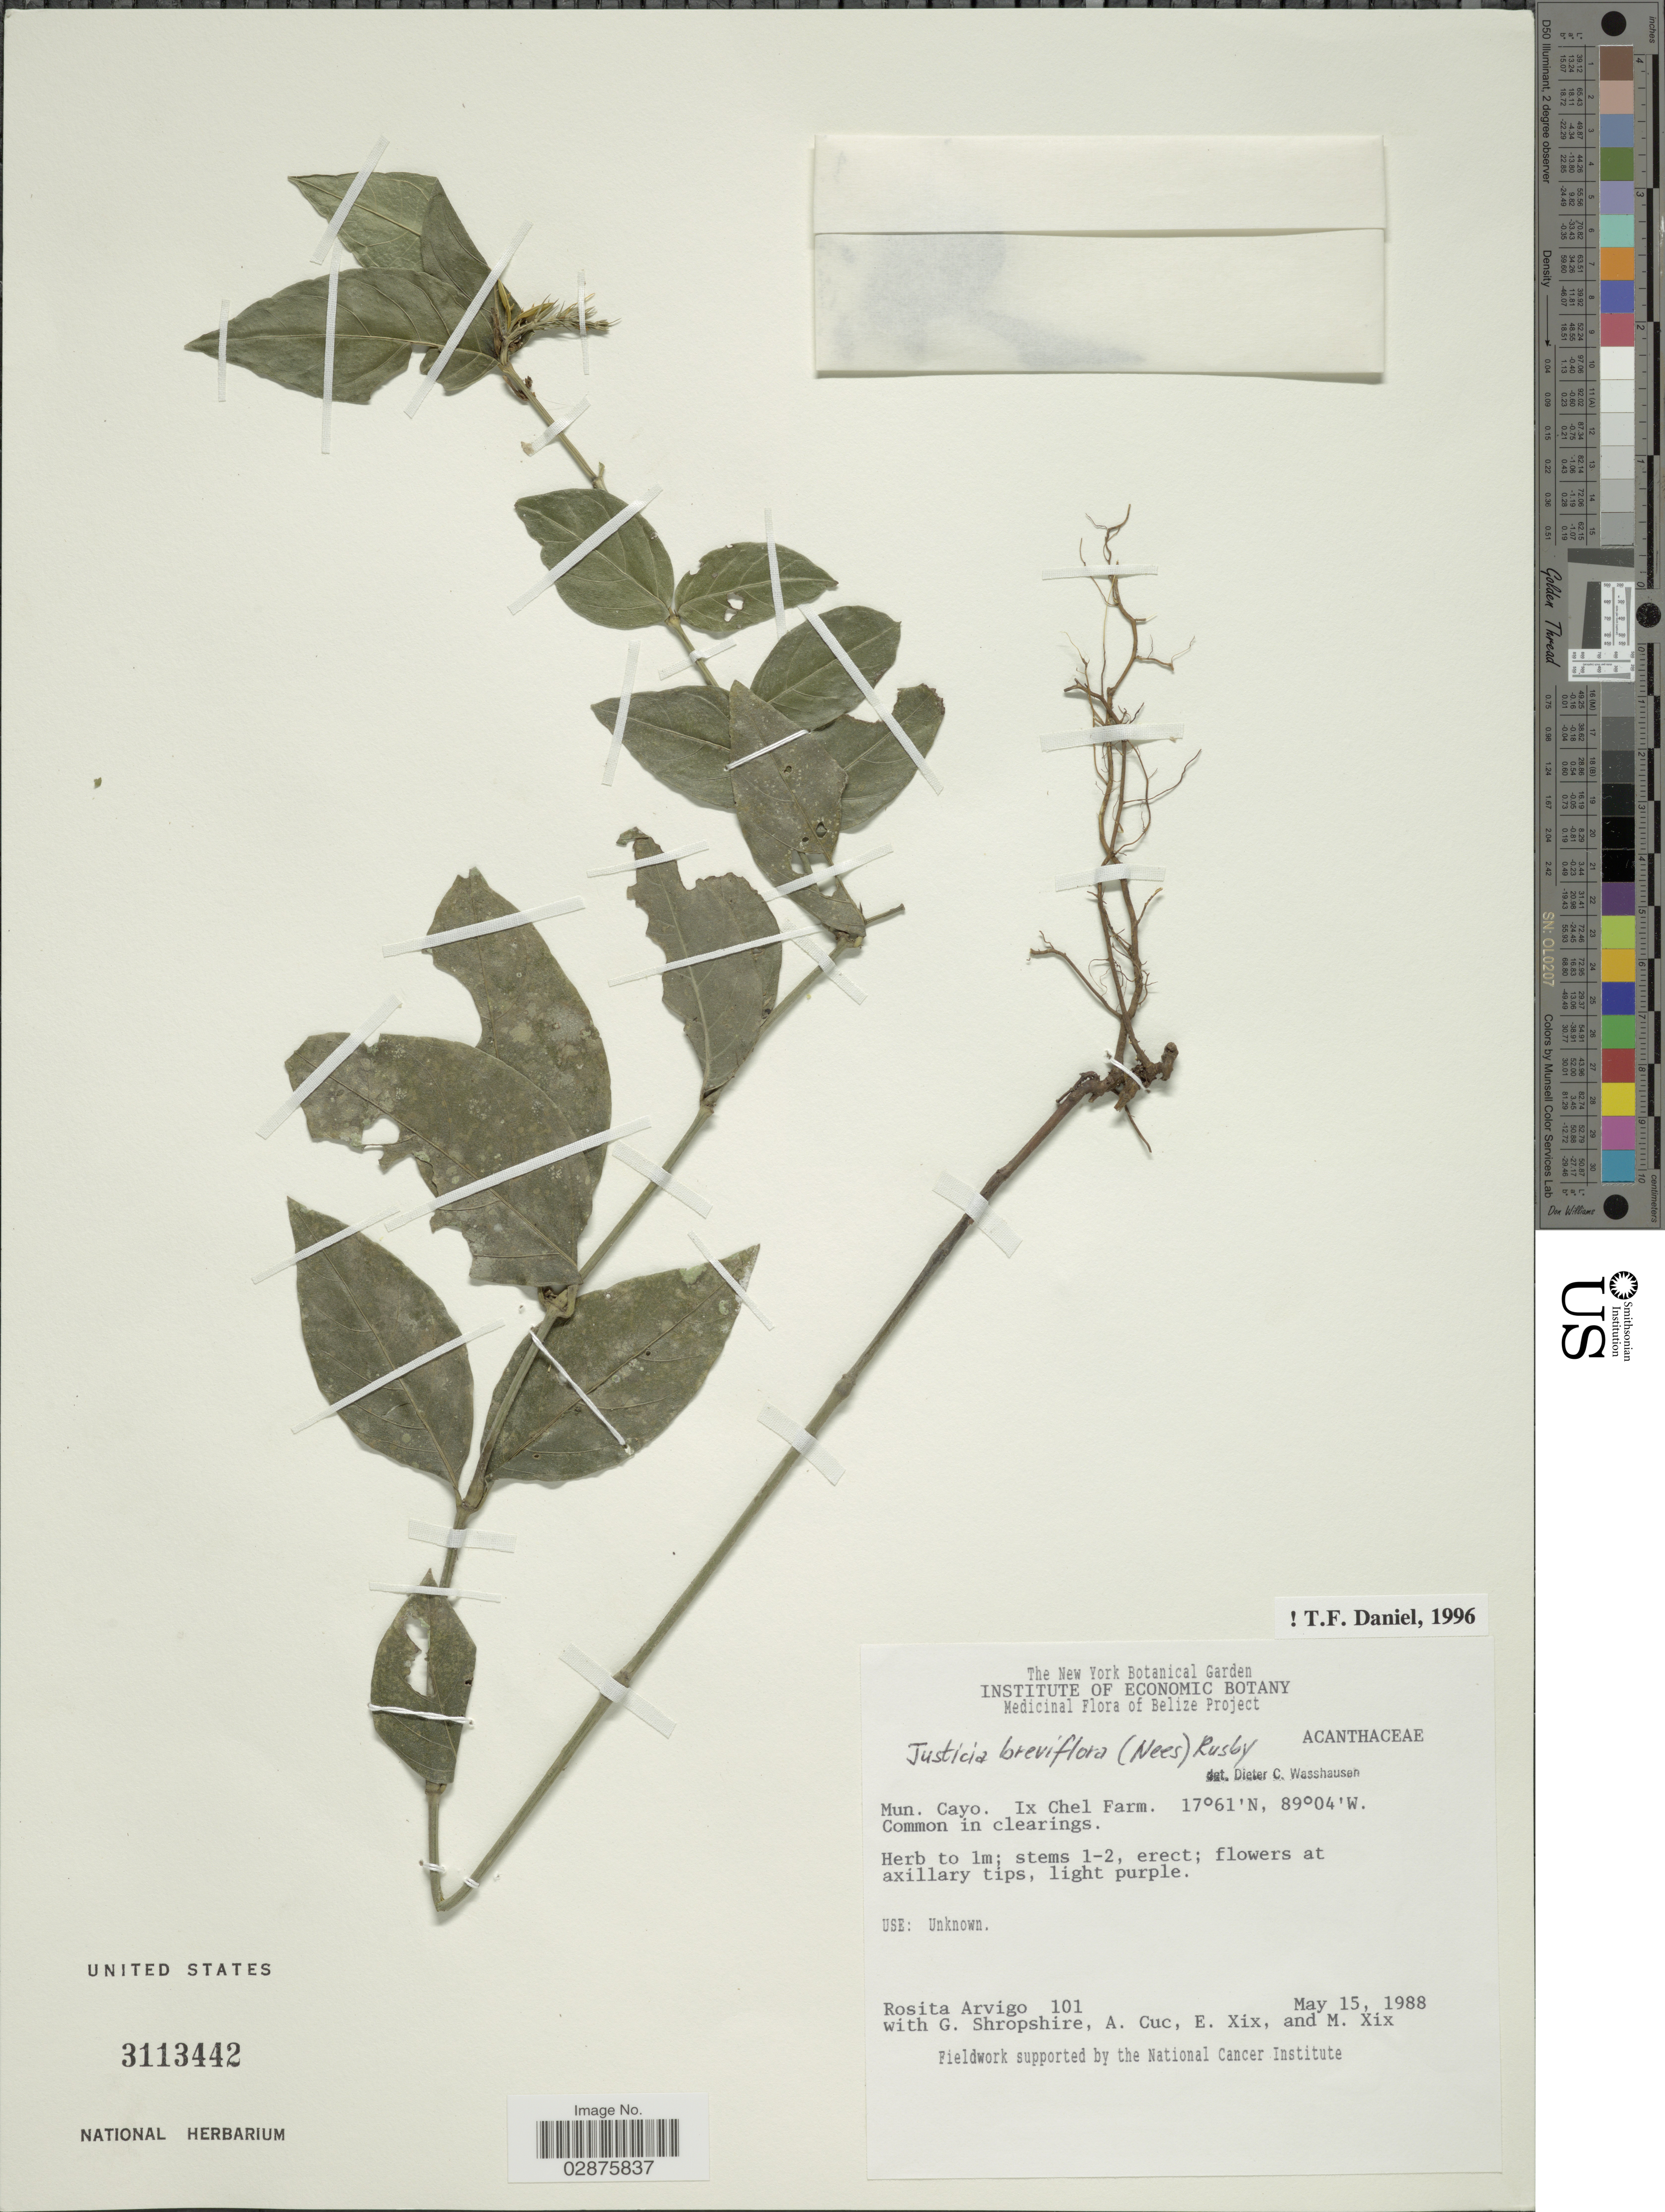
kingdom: Plantae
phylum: Tracheophyta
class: Magnoliopsida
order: Lamiales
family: Acanthaceae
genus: Justicia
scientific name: Justicia breviflora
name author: (Nees) Rusby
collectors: R. Arvigo, G. Shropshire, A. Cuc, E. Xix & M. Xix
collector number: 101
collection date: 1988-05-15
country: Belize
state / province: Cayo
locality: Mun. Cayo, Ix Chel Farm.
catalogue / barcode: US 3113442